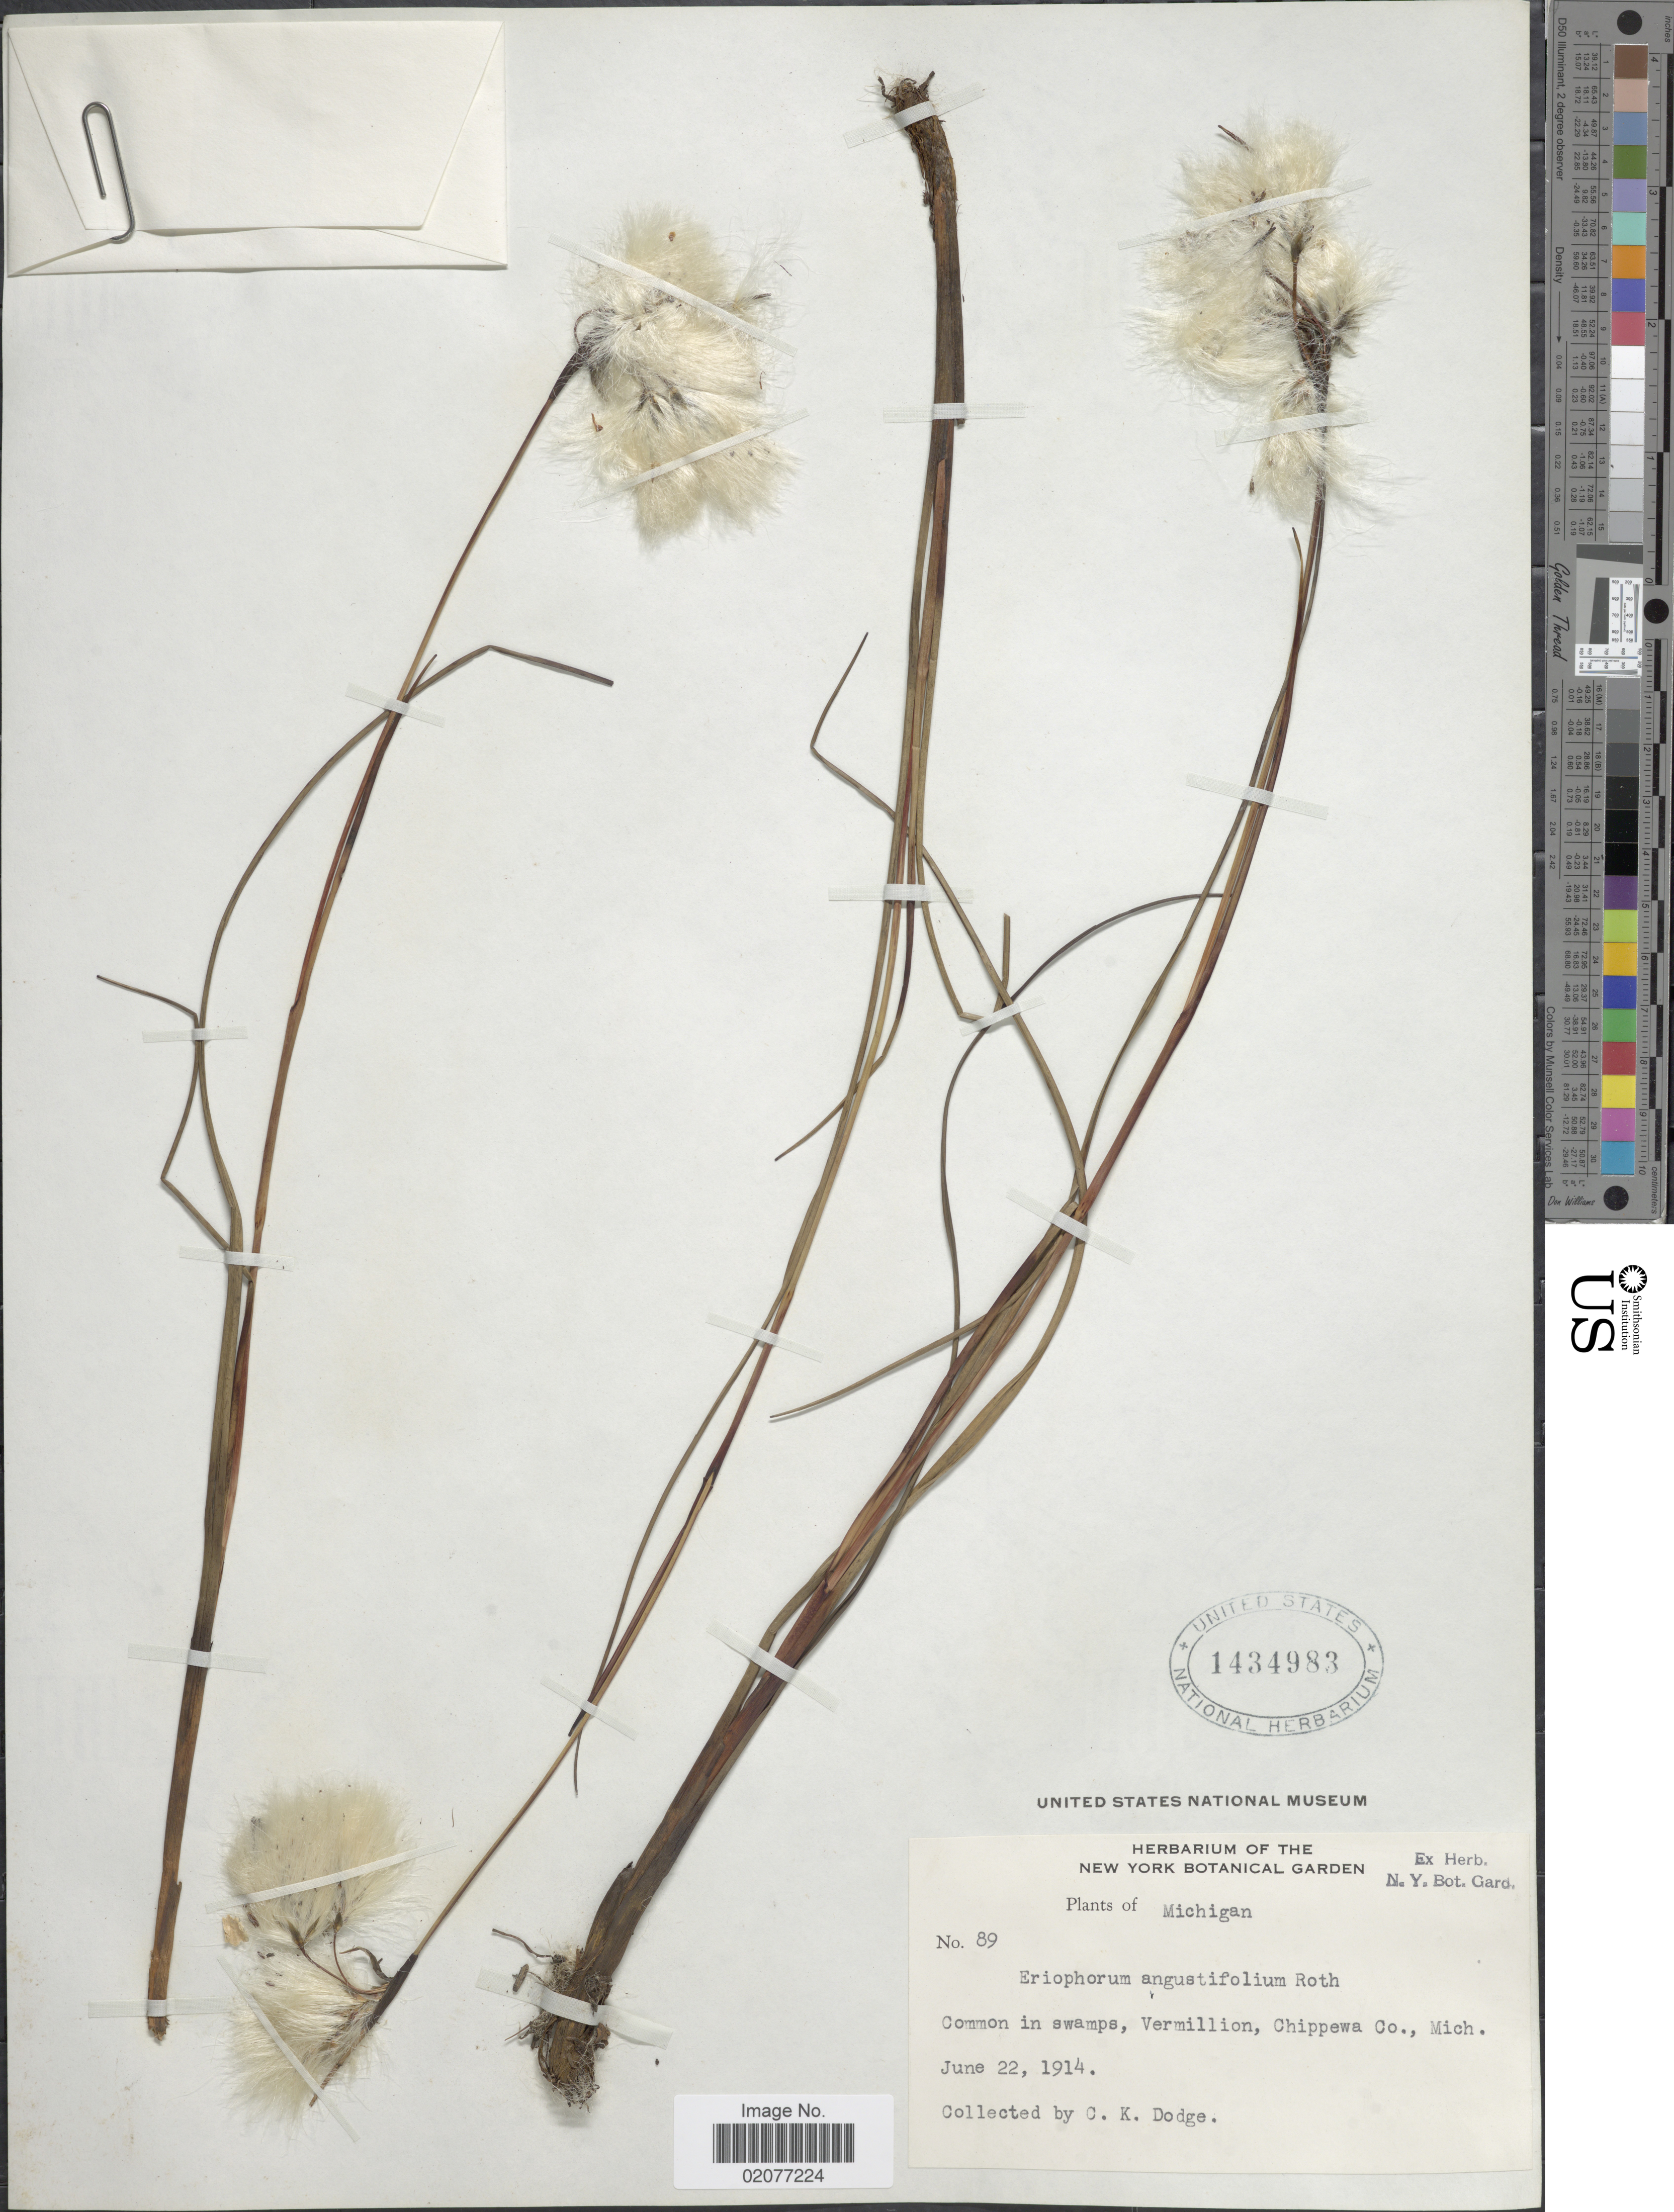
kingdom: Plantae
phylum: Tracheophyta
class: Liliopsida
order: Poales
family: Cyperaceae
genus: Eriophorum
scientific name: Eriophorum angustifolium subsp. angustifolium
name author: Honck.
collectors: C. Dodge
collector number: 89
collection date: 1914-06-22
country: United States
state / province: Michigan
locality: In swamps, Vermillion, Chippewa Co. Mich.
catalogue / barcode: US 1434983